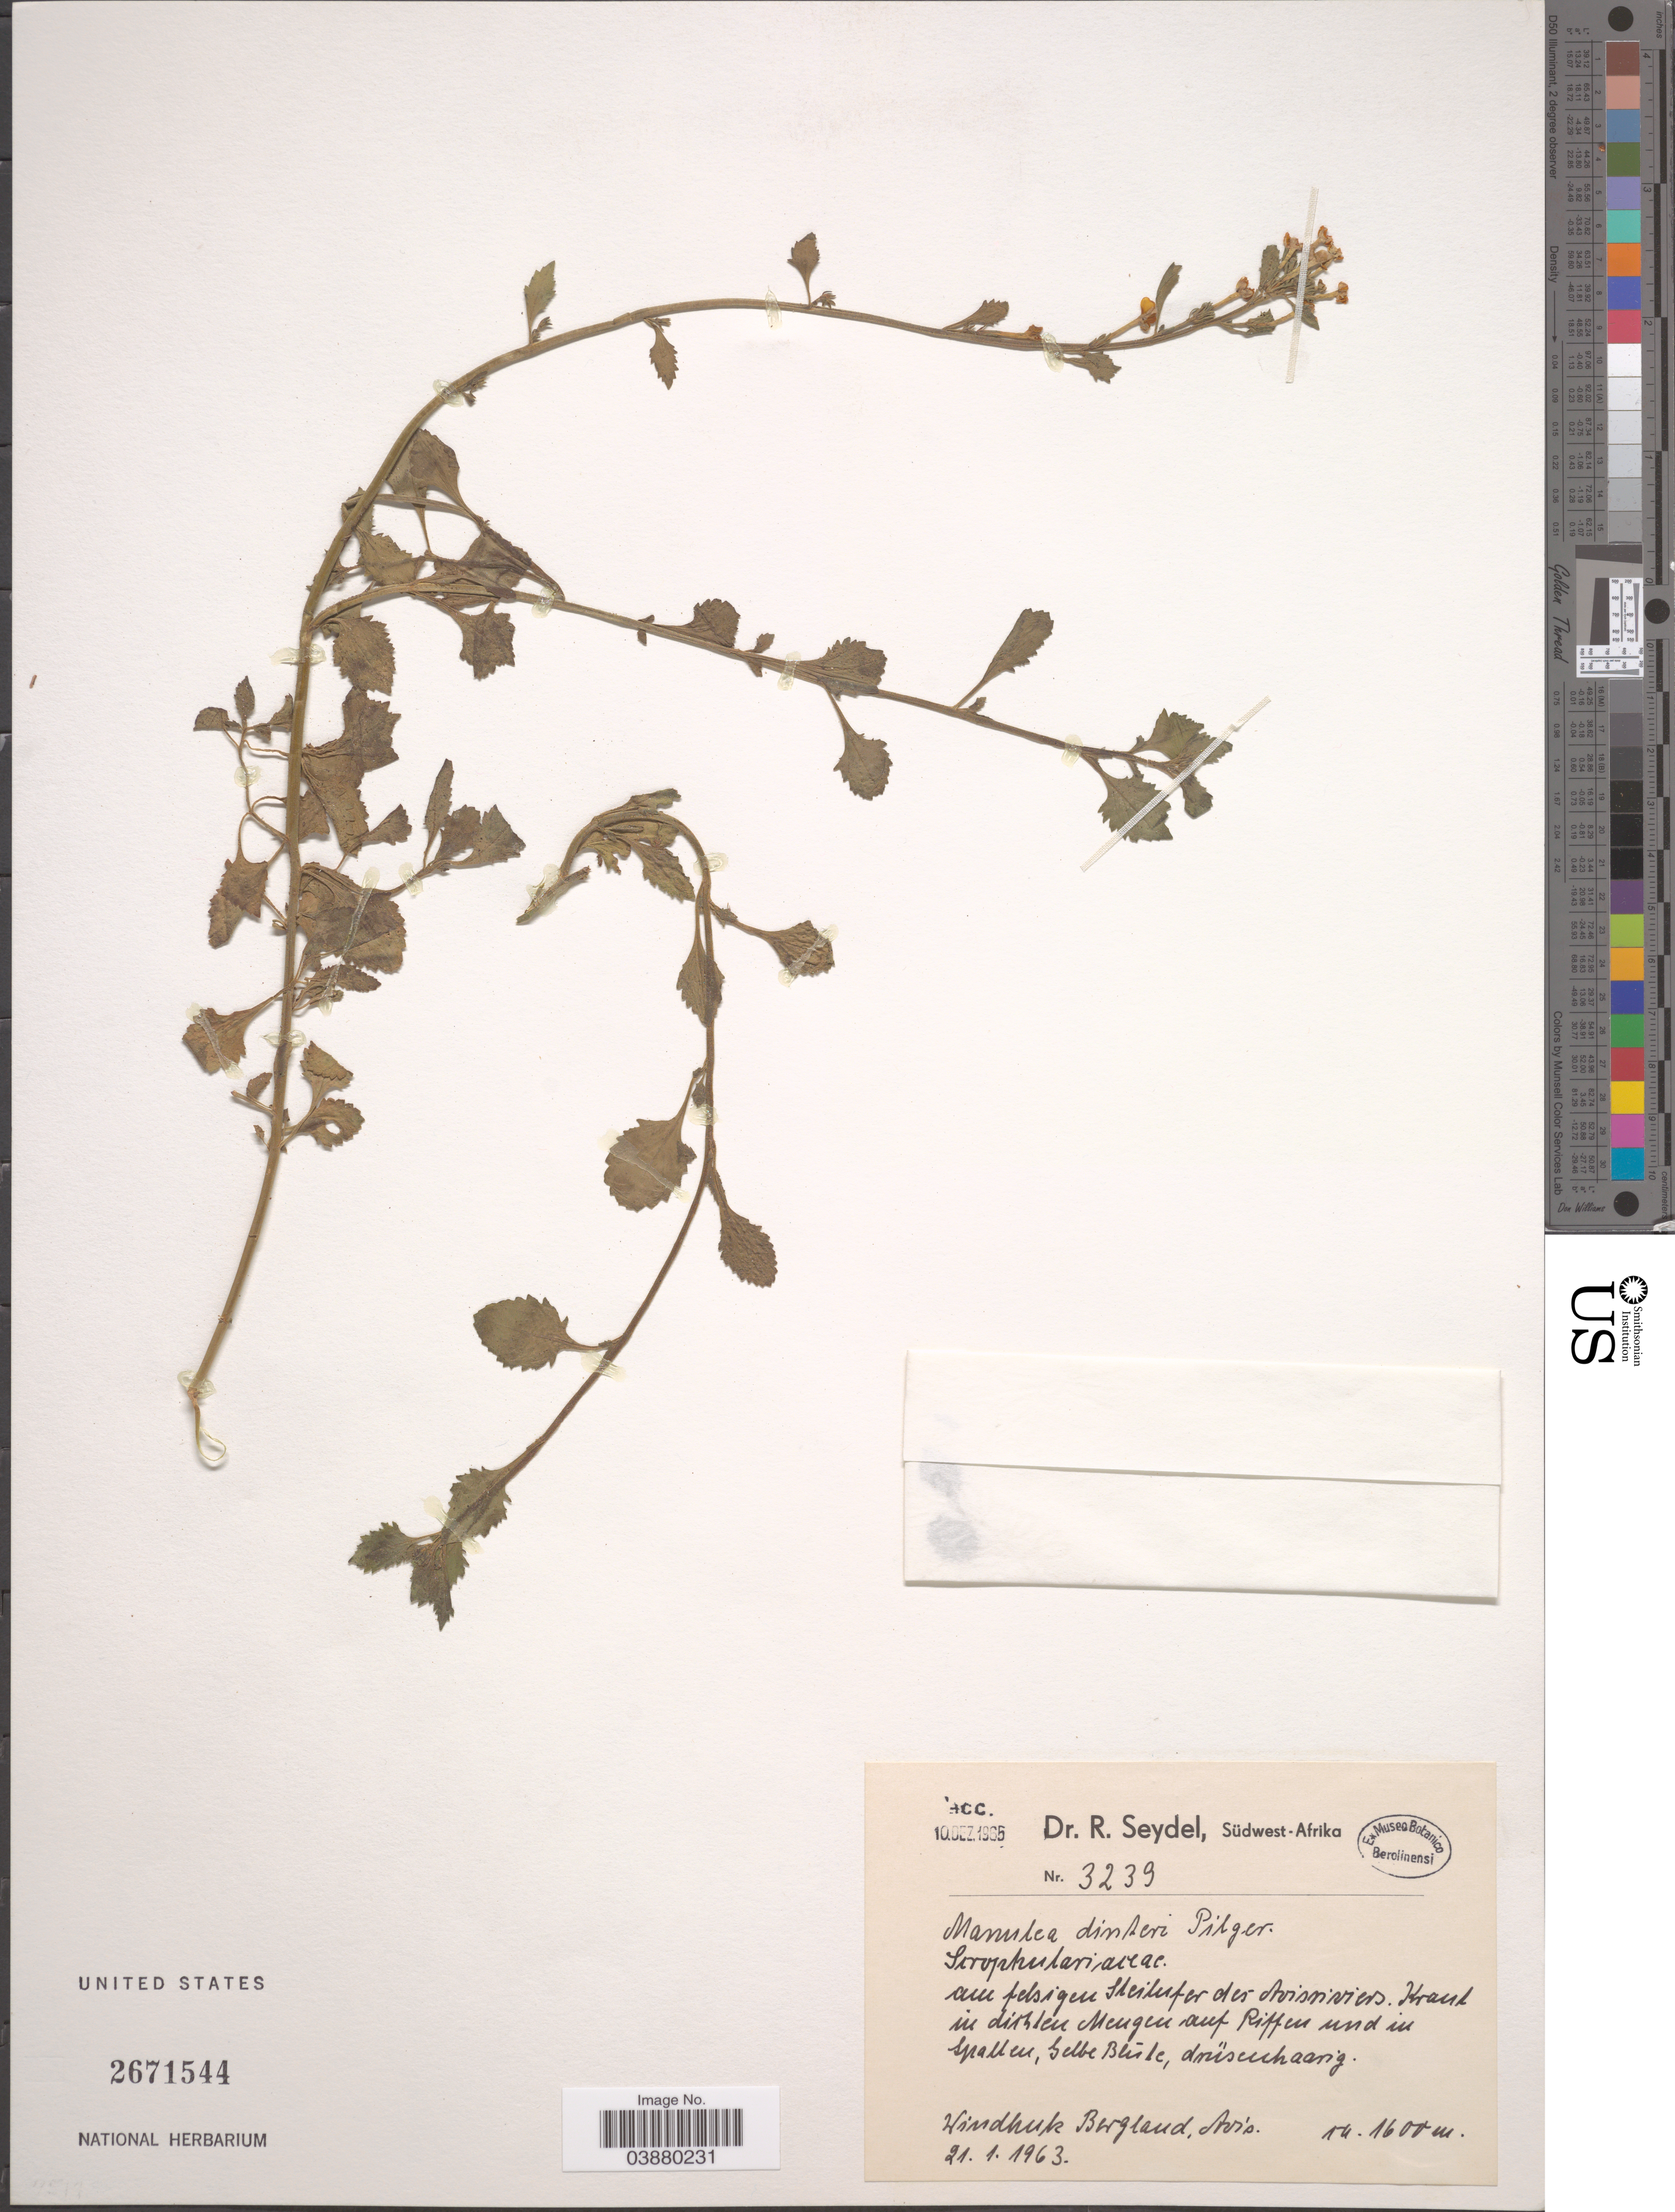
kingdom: Plantae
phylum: Tracheophyta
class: Magnoliopsida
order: Lamiales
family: Scrophulariaceae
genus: Manulea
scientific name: Manulea dubia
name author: Overkott ex Roessler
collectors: R. Seydel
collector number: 3239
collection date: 1963-01-21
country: Namibia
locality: Südwest-Afrika. Windhuk Bergland, Avis.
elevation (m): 1600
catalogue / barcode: US 2671544